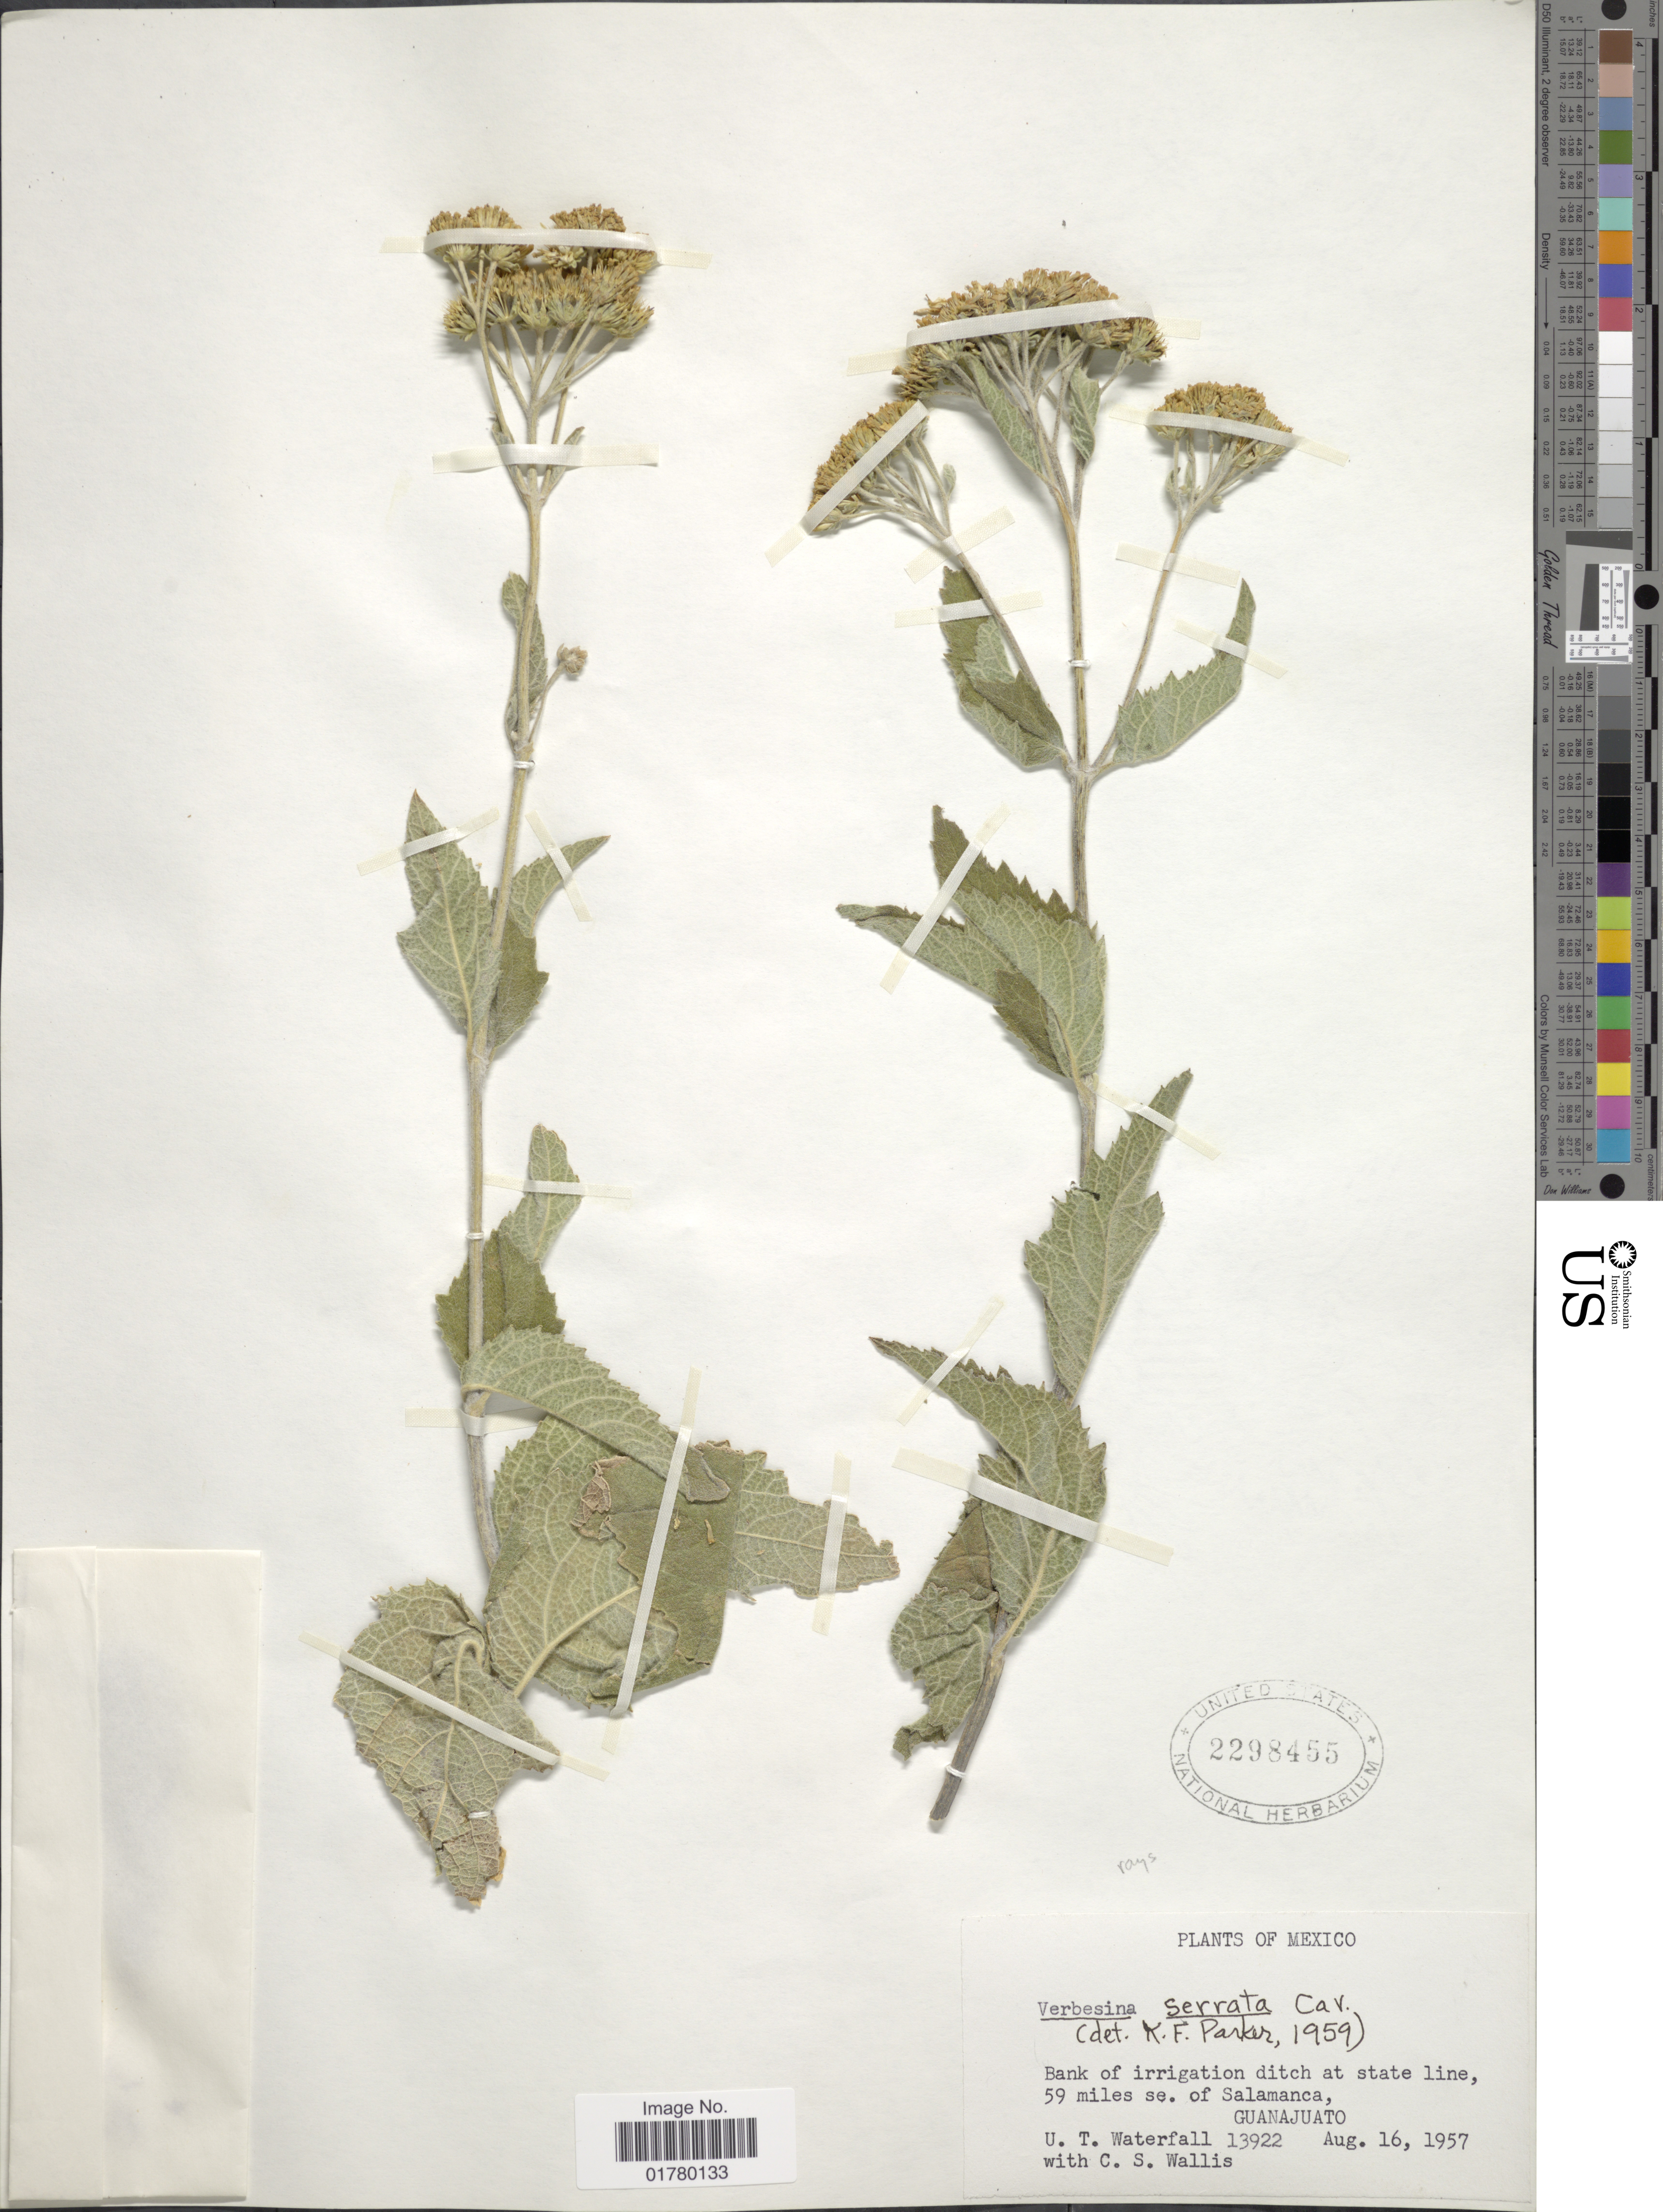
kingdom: Plantae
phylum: Tracheophyta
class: Magnoliopsida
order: Asterales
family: Asteraceae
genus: Verbesina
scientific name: Verbesina serrata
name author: Cav.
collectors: U. T. Waterfall & C. S. Wallis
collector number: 13922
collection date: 1957-08-16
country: Mexico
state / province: Guanajuato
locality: Bank of irrigation ditch at state line, 59 miles se. of Salamanca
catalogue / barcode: US 2298455